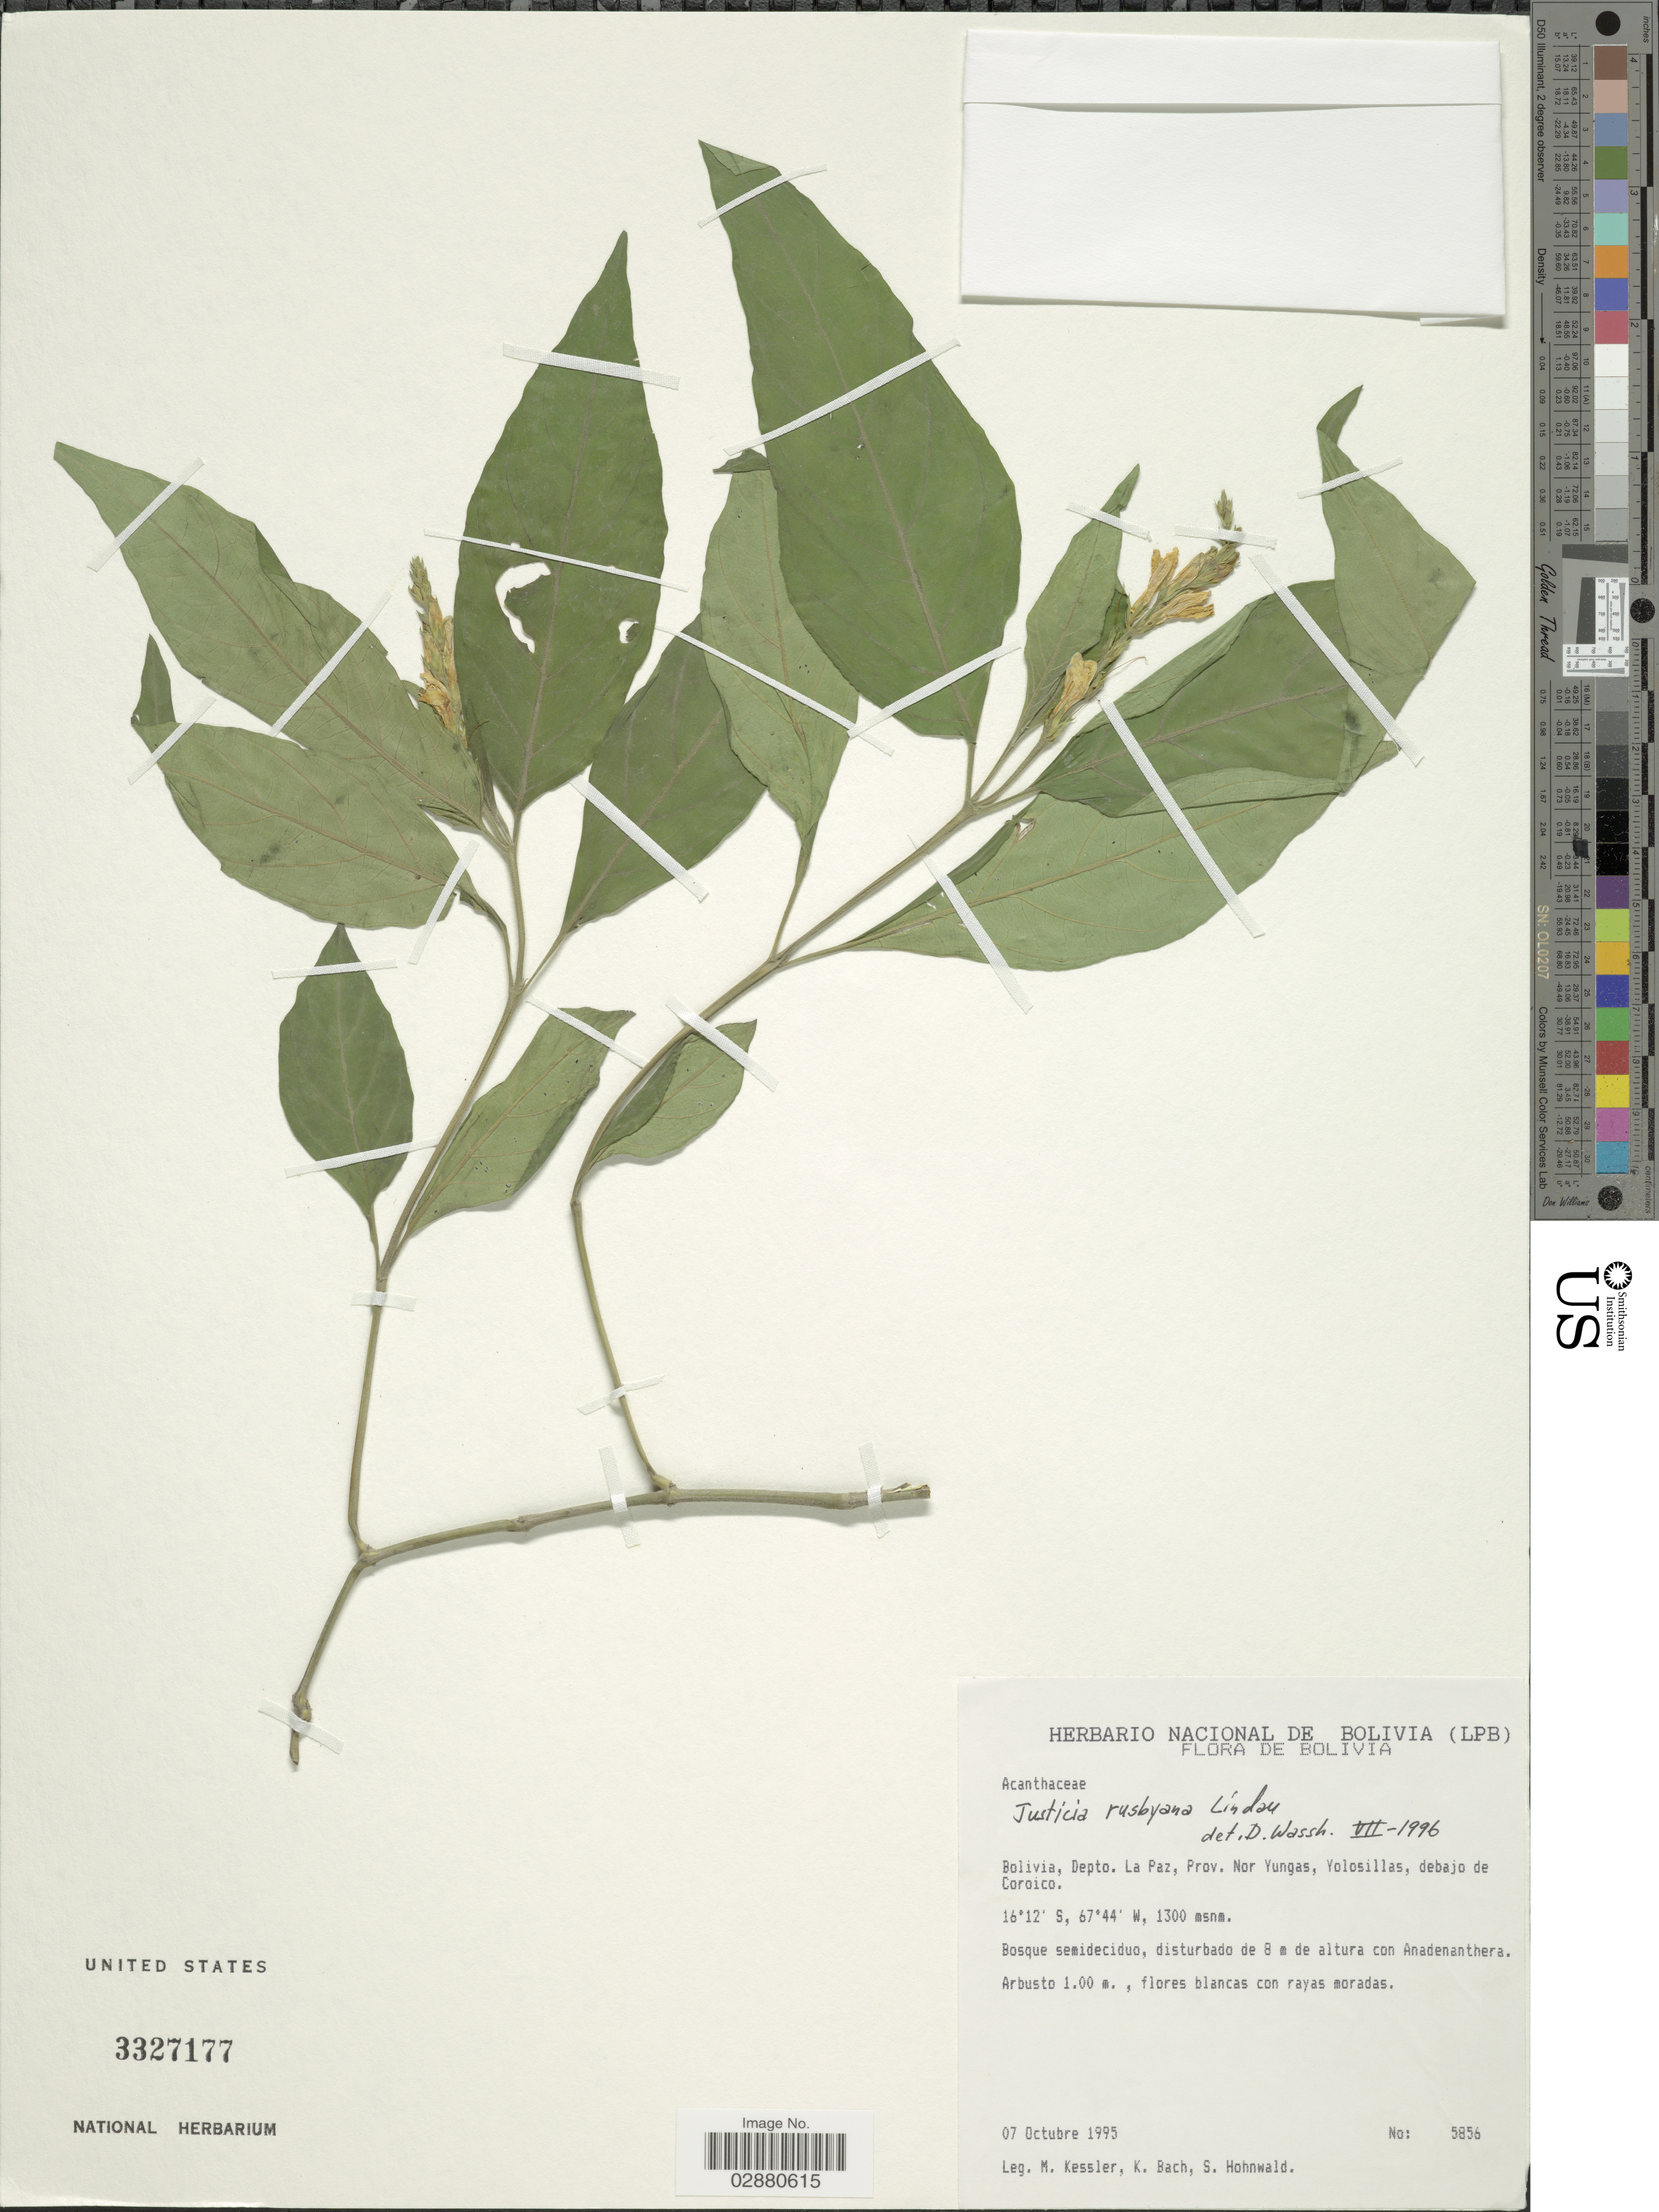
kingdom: Plantae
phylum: Tracheophyta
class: Magnoliopsida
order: Lamiales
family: Acanthaceae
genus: Justicia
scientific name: Justicia rusbyana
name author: Lindau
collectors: M. Kessler, K. Bach & S. Hohnwald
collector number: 5856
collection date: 1995-10-07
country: Bolivia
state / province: La Paz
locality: Depto. La Paz, Prov. Nor Yungas, Yolosillas, debajo de Coroico.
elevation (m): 1300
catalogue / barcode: US 3327177